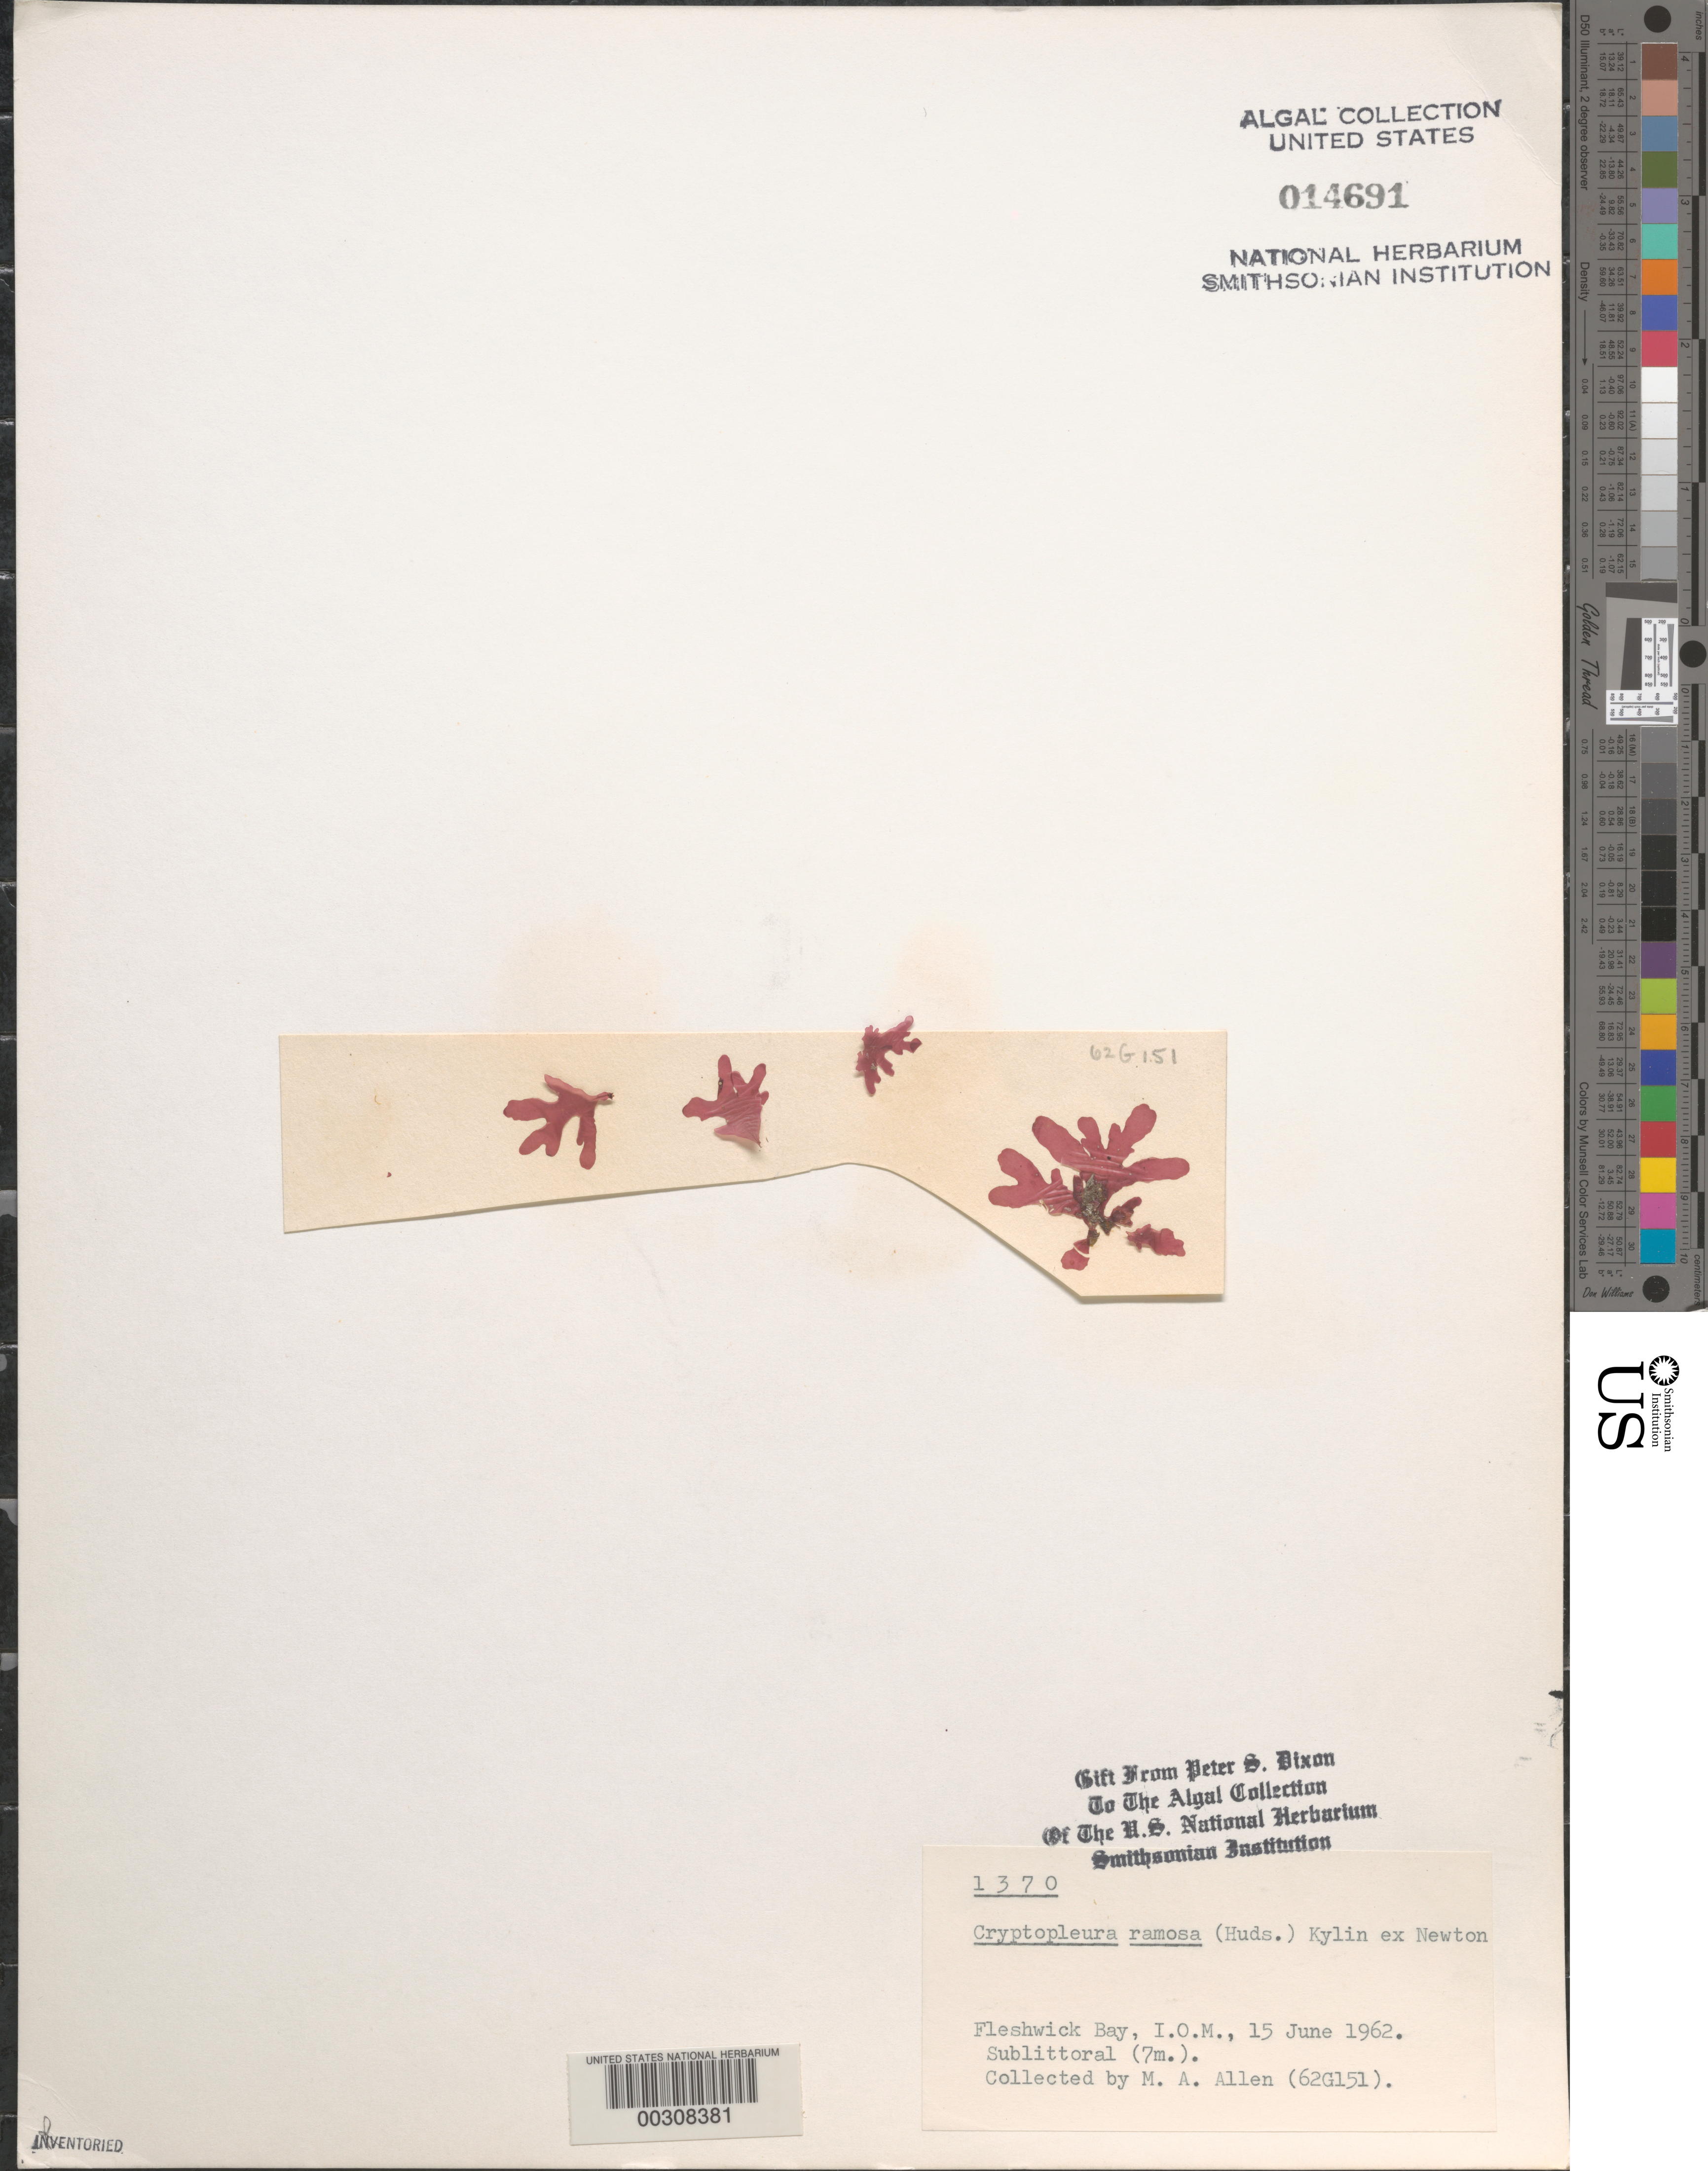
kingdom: Plantae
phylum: Rhodophyta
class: Florideophyceae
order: Ceramiales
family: Delesseriaceae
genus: Cryptopleura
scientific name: Cryptopleura ramosa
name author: (Huds.) L.M. Newton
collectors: M. A. Allen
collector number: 62G151 & PSD 1370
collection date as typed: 15 Jun 1962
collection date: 1962-06-15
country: United Kingdom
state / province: England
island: Isle of Man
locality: Fleshwick Bay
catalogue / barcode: US 14691